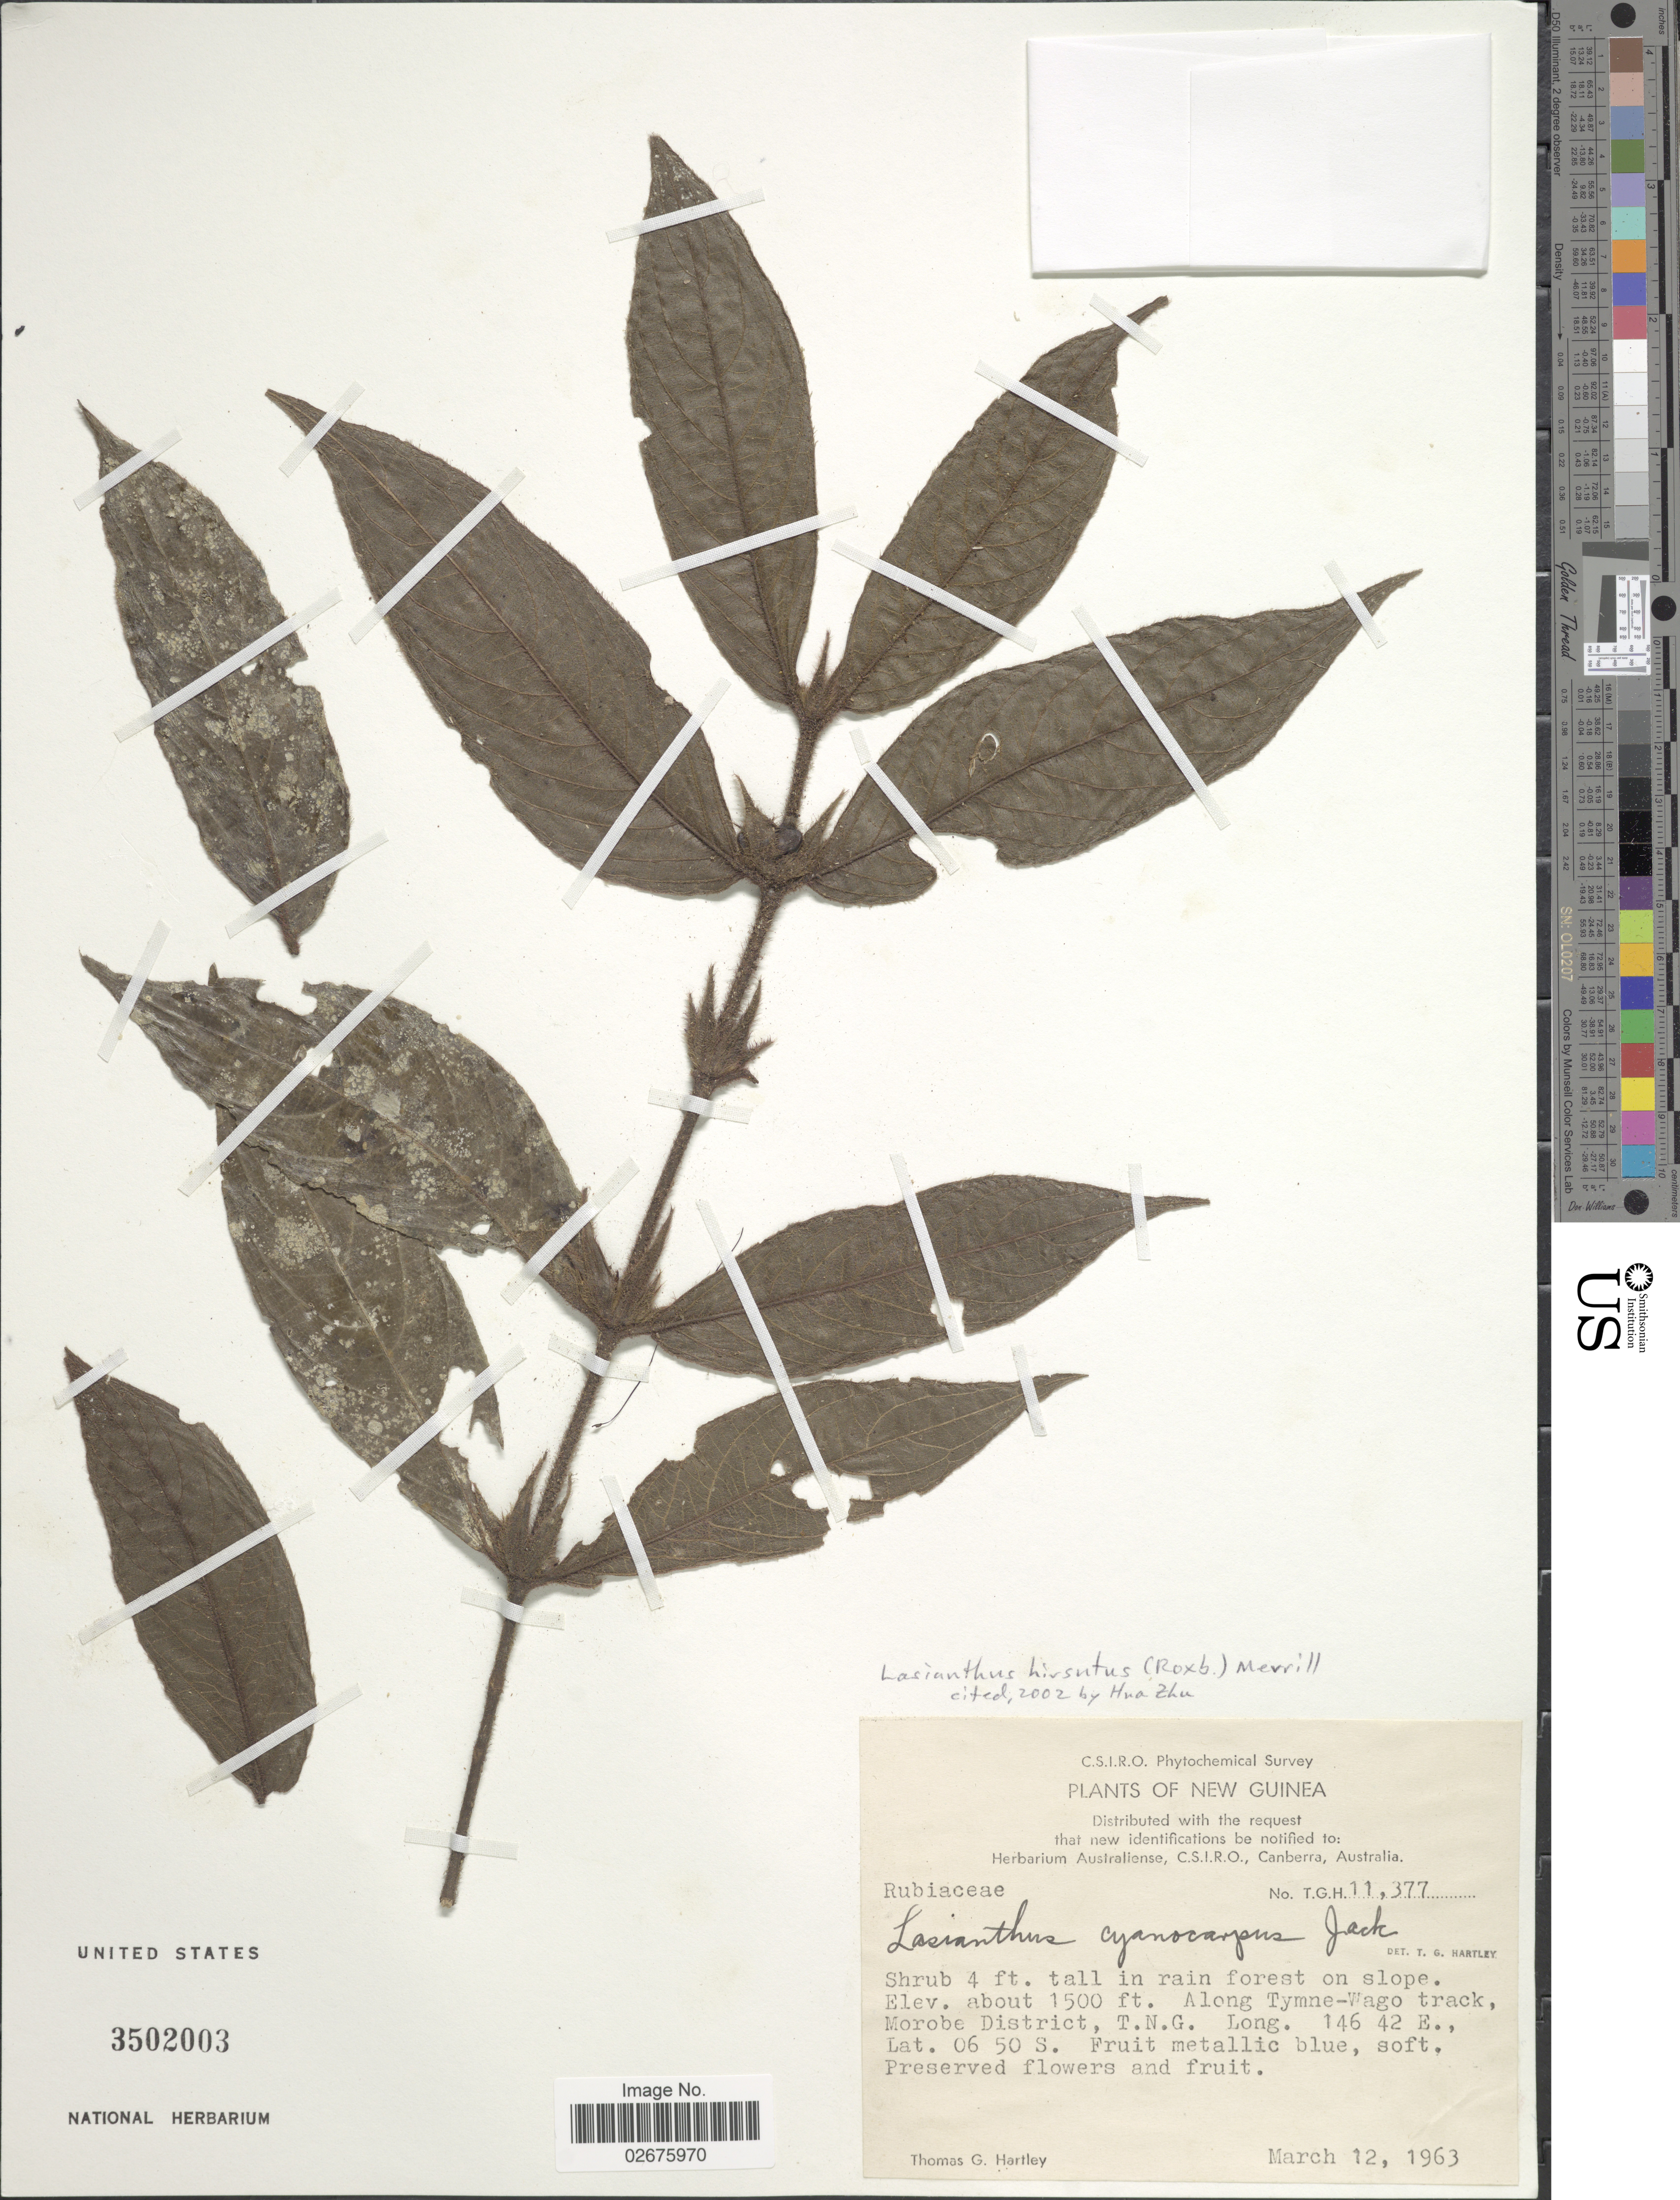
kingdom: Plantae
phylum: Tracheophyta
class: Magnoliopsida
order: Gentianales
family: Rubiaceae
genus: Lasianthus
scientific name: Lasianthus hirsutus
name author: (Roxb.) Merr.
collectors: T. G. Hartley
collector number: T.G.H. 11377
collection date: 1963-03-12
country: Papua New Guinea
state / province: Morobe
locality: New Guinea, tall in rain forest on slope. Along Tymne-Wago track, Morobe District, T.N.G.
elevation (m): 457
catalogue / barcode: US 3502003